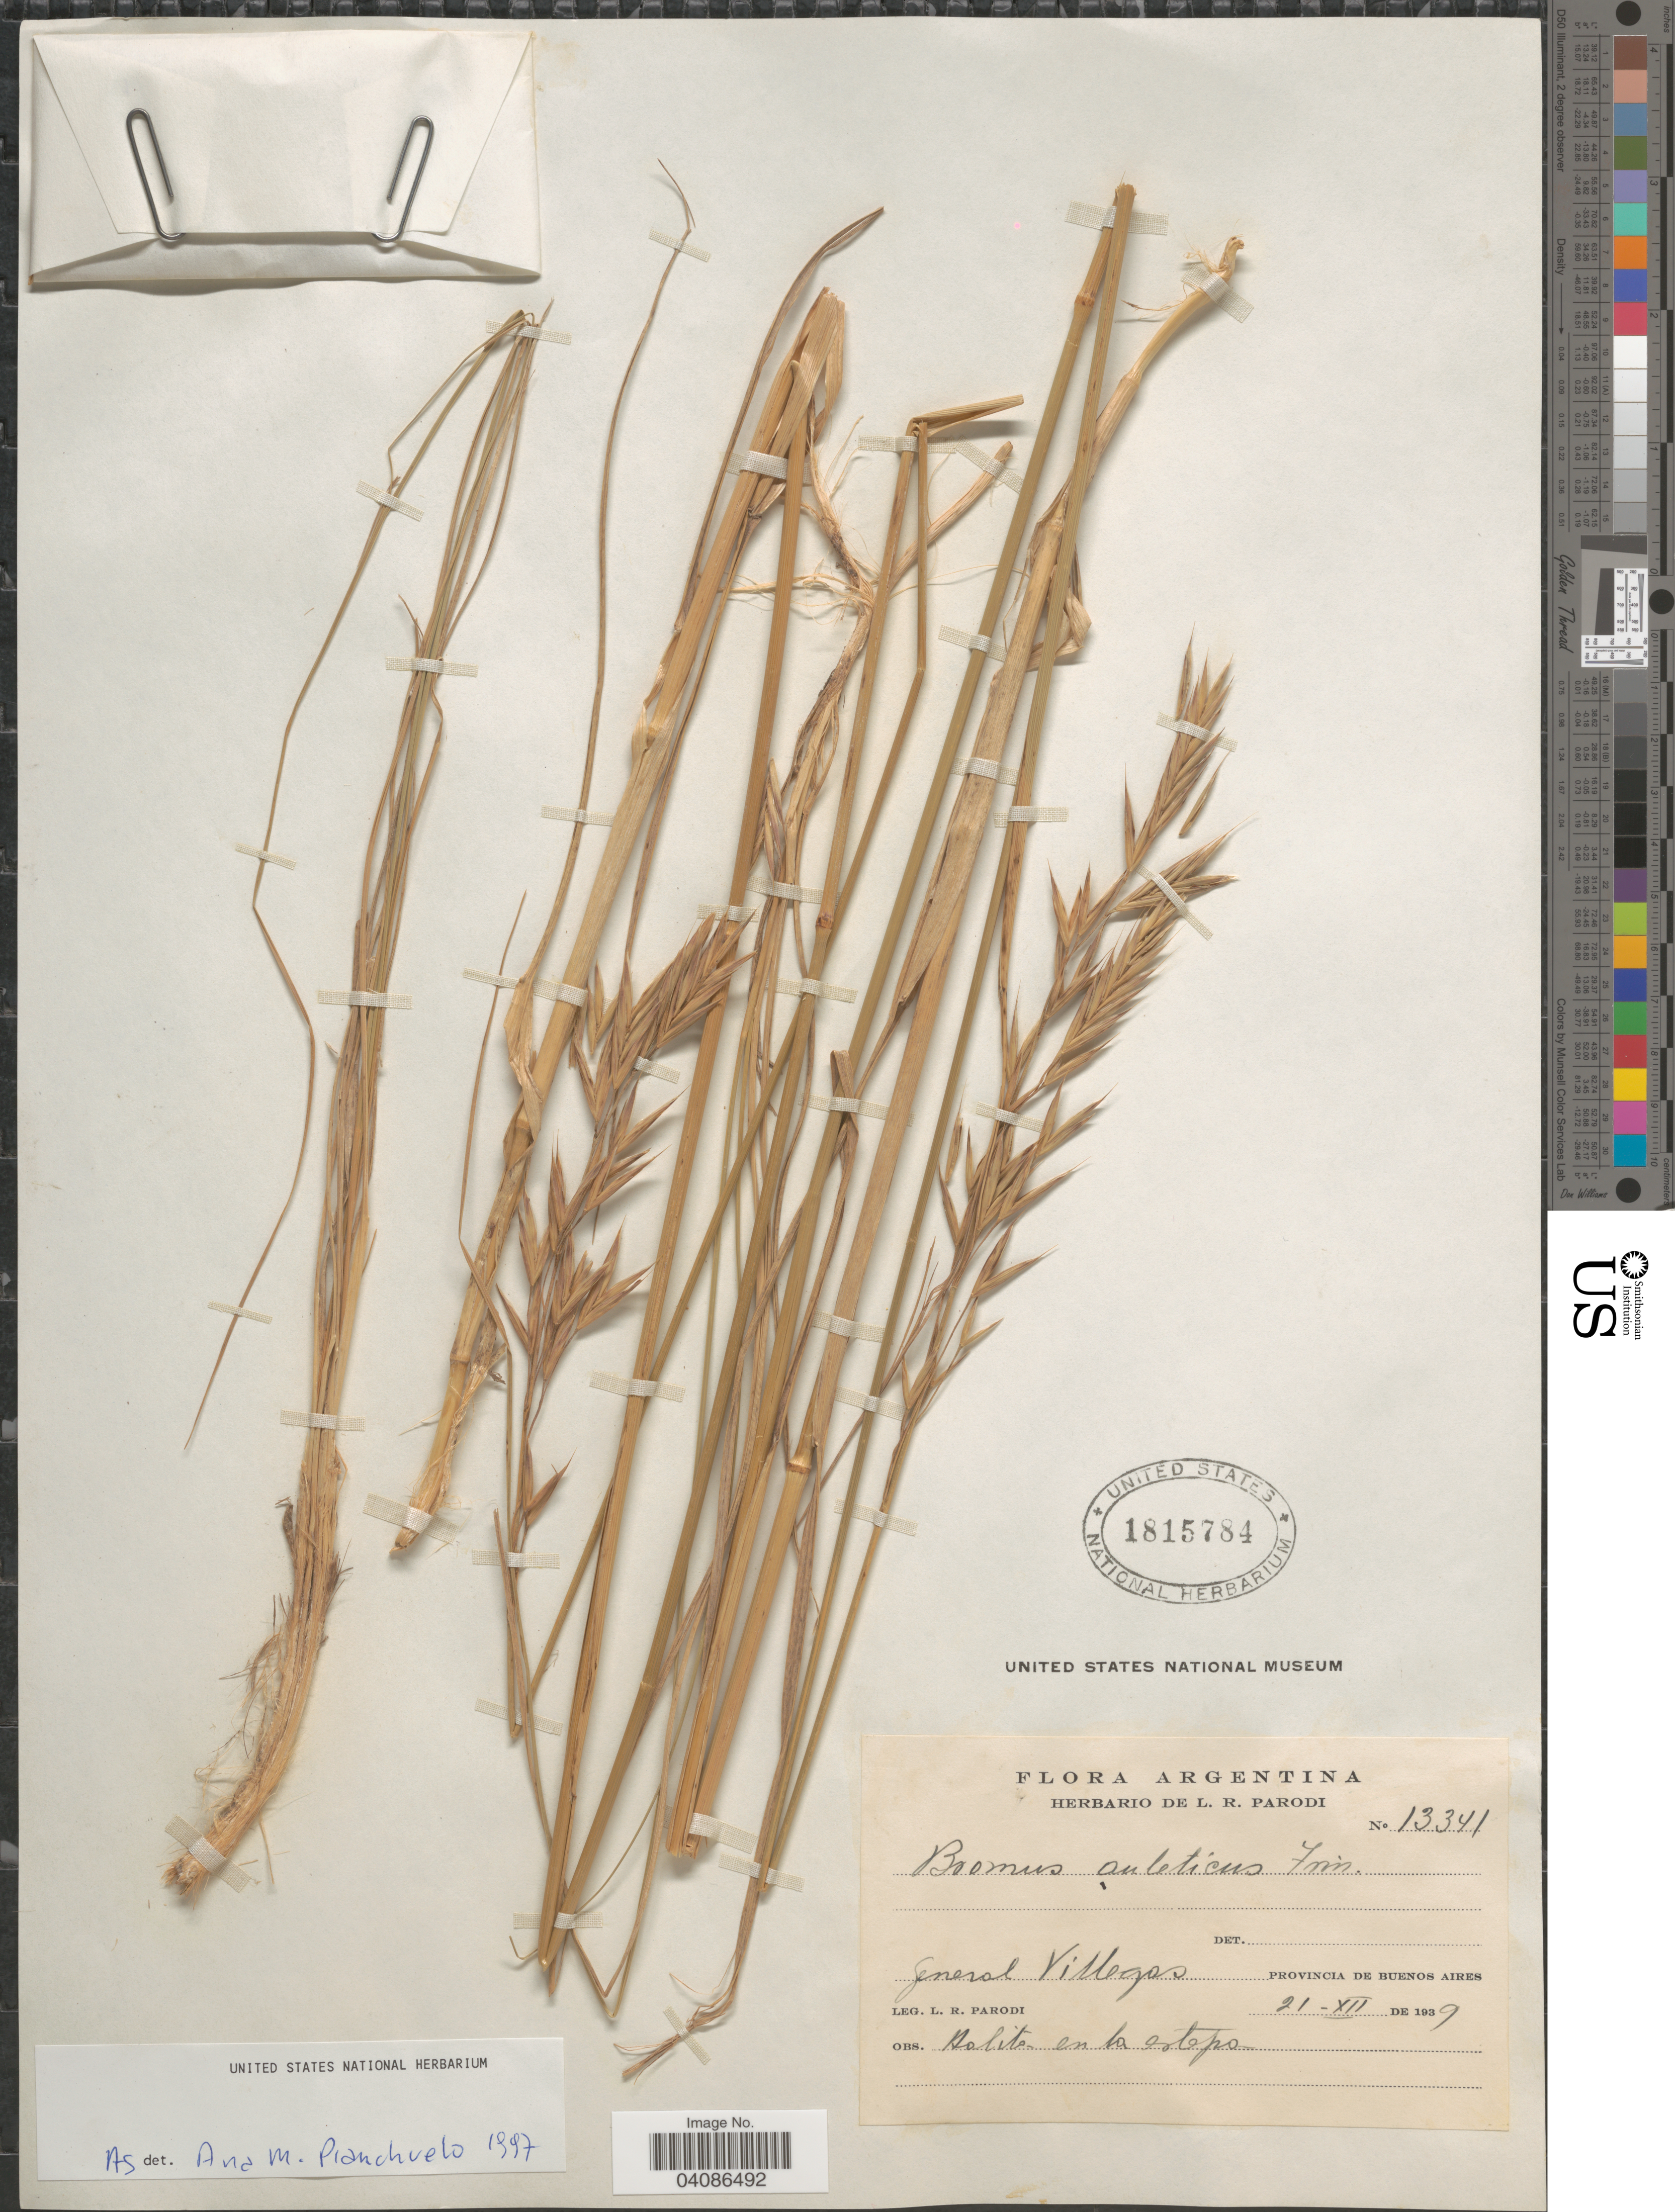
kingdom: Plantae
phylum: Tracheophyta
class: Liliopsida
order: Poales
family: Poaceae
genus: Bromus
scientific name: Bromus auleticus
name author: Trin. ex Nees in Mart.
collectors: L. R. Parodi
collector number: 13341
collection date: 1939-12-21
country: Argentina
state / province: Buenos Aires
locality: General Villegas. En la estepo.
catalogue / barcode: US 1815784